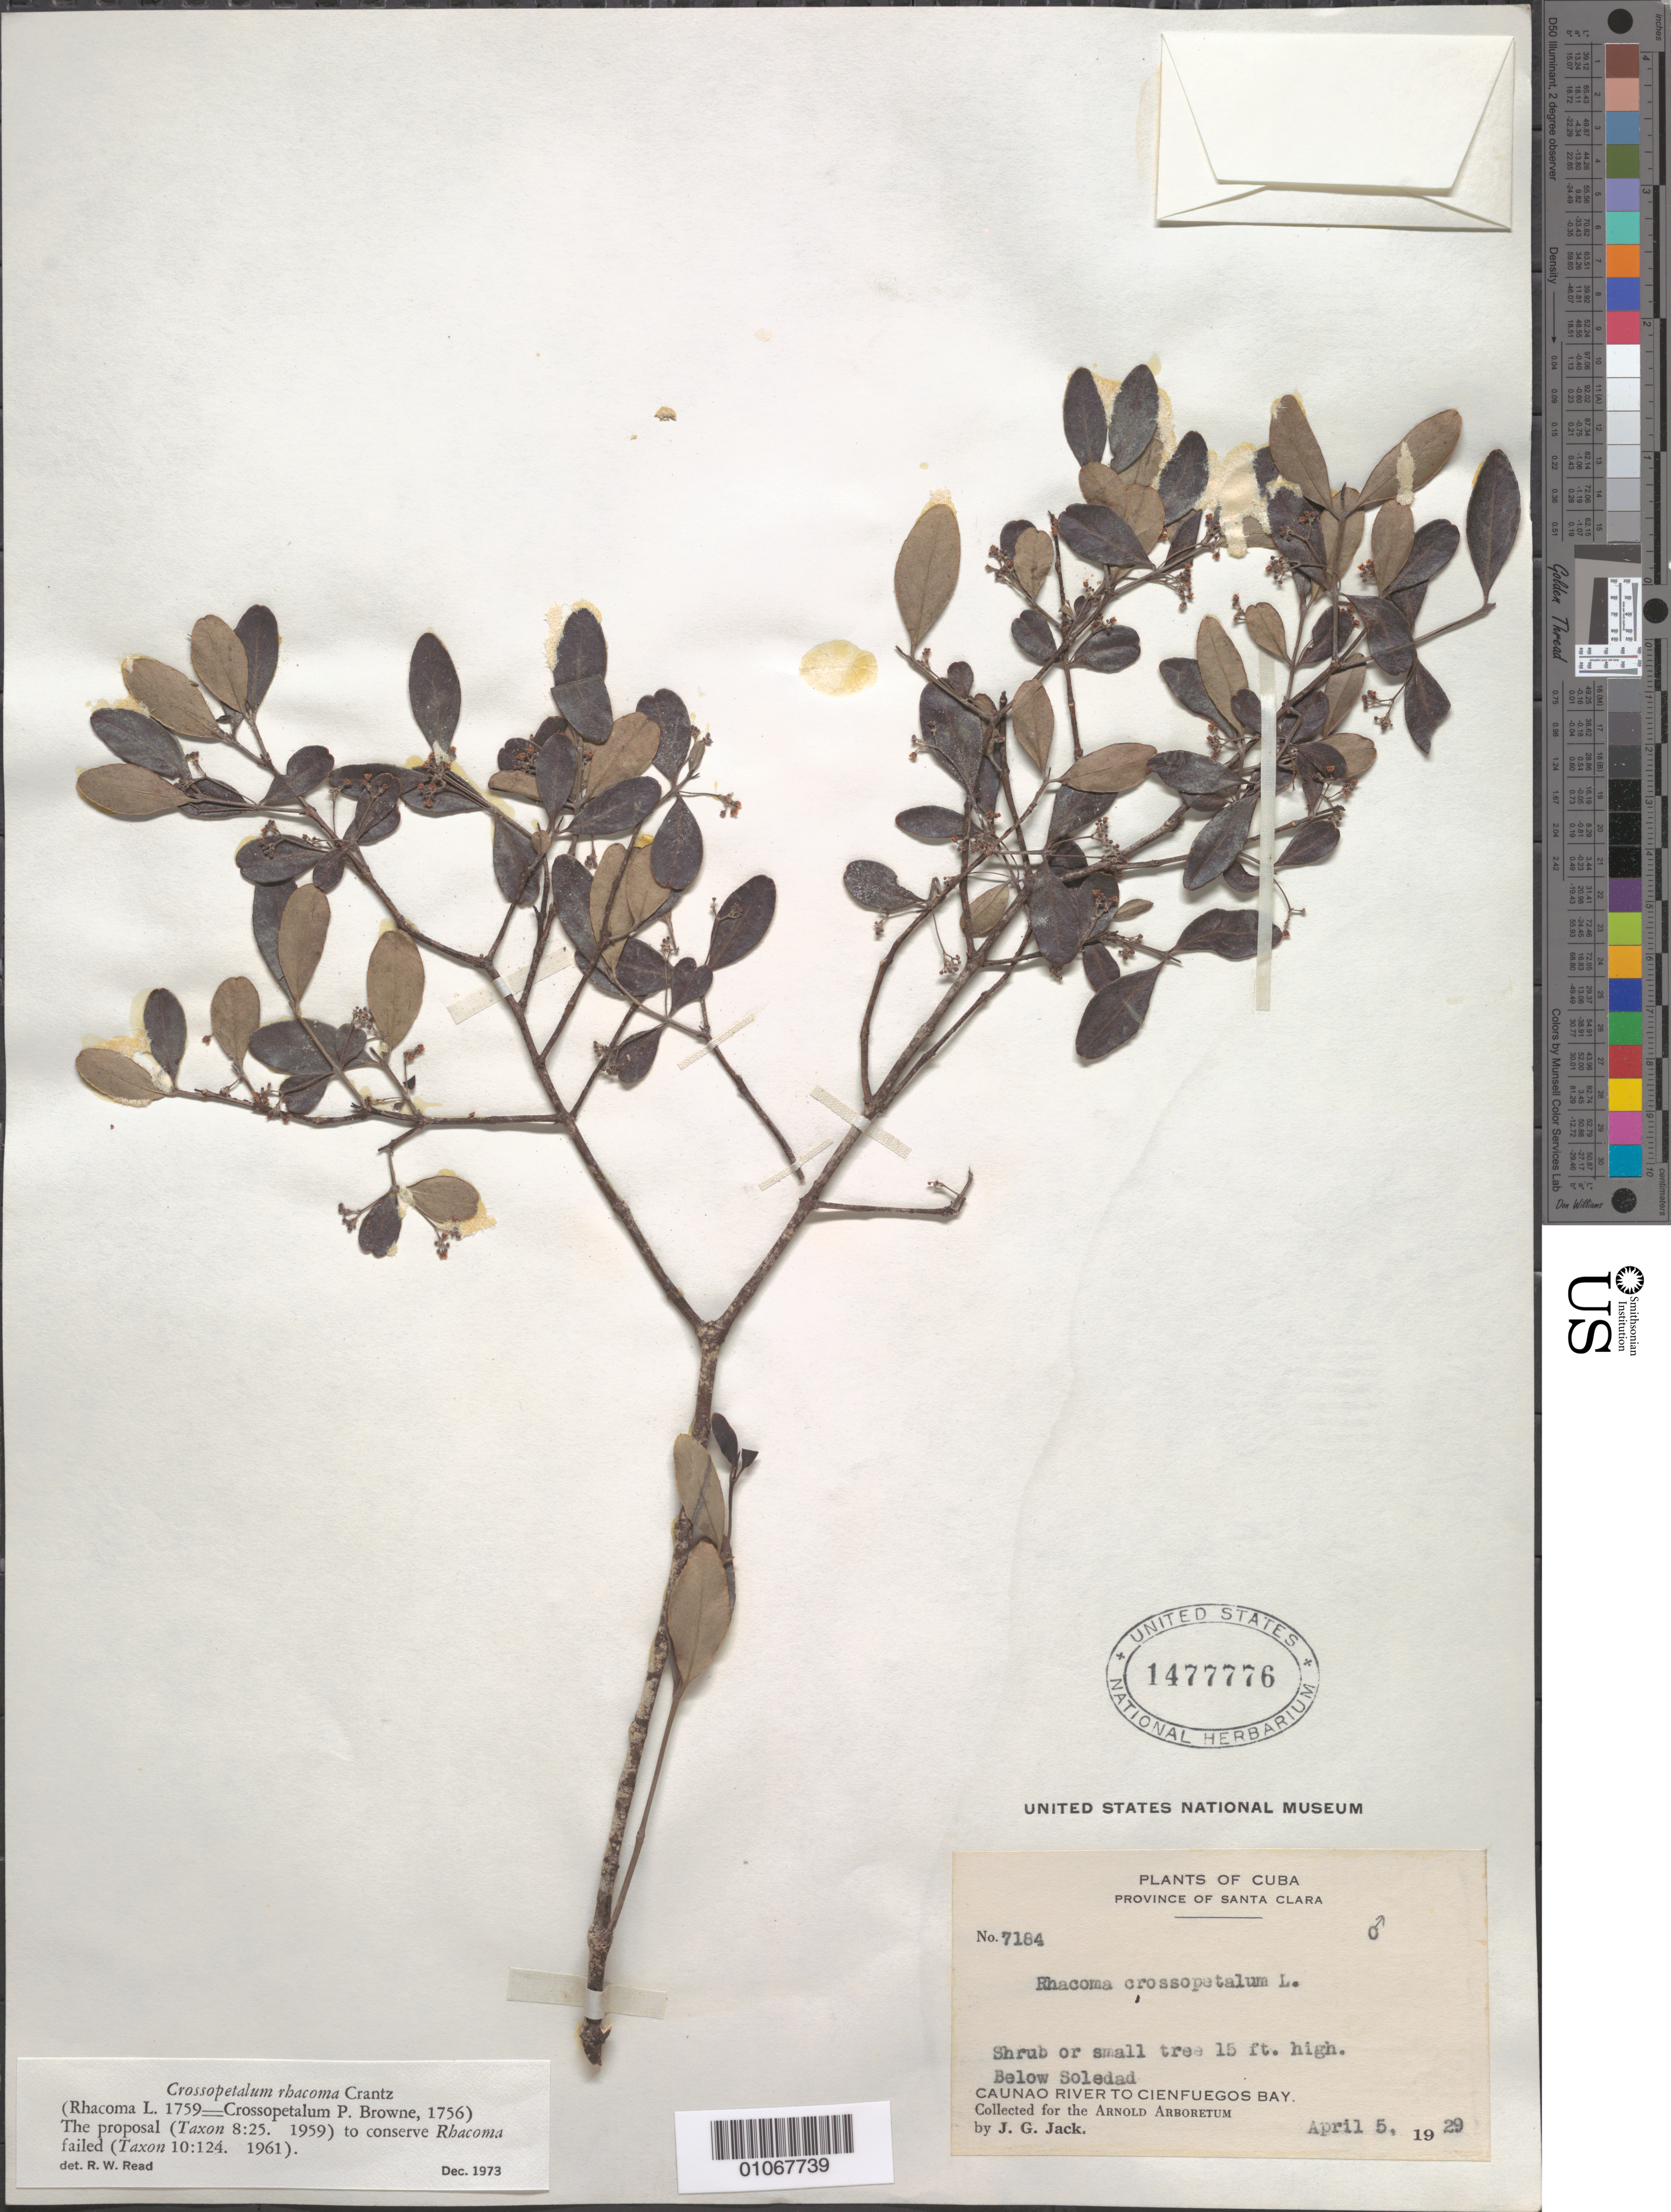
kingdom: Plantae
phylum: Tracheophyta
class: Magnoliopsida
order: Celastrales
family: Celastraceae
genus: Crossopetalum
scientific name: Crossopetalum rhacoma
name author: Crantz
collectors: J. G. Jack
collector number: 7164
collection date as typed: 05 Apr 1929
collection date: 1929-04-05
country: Cuba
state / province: Cienfuegos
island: Cuba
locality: Below Soledad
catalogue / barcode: US 1477776